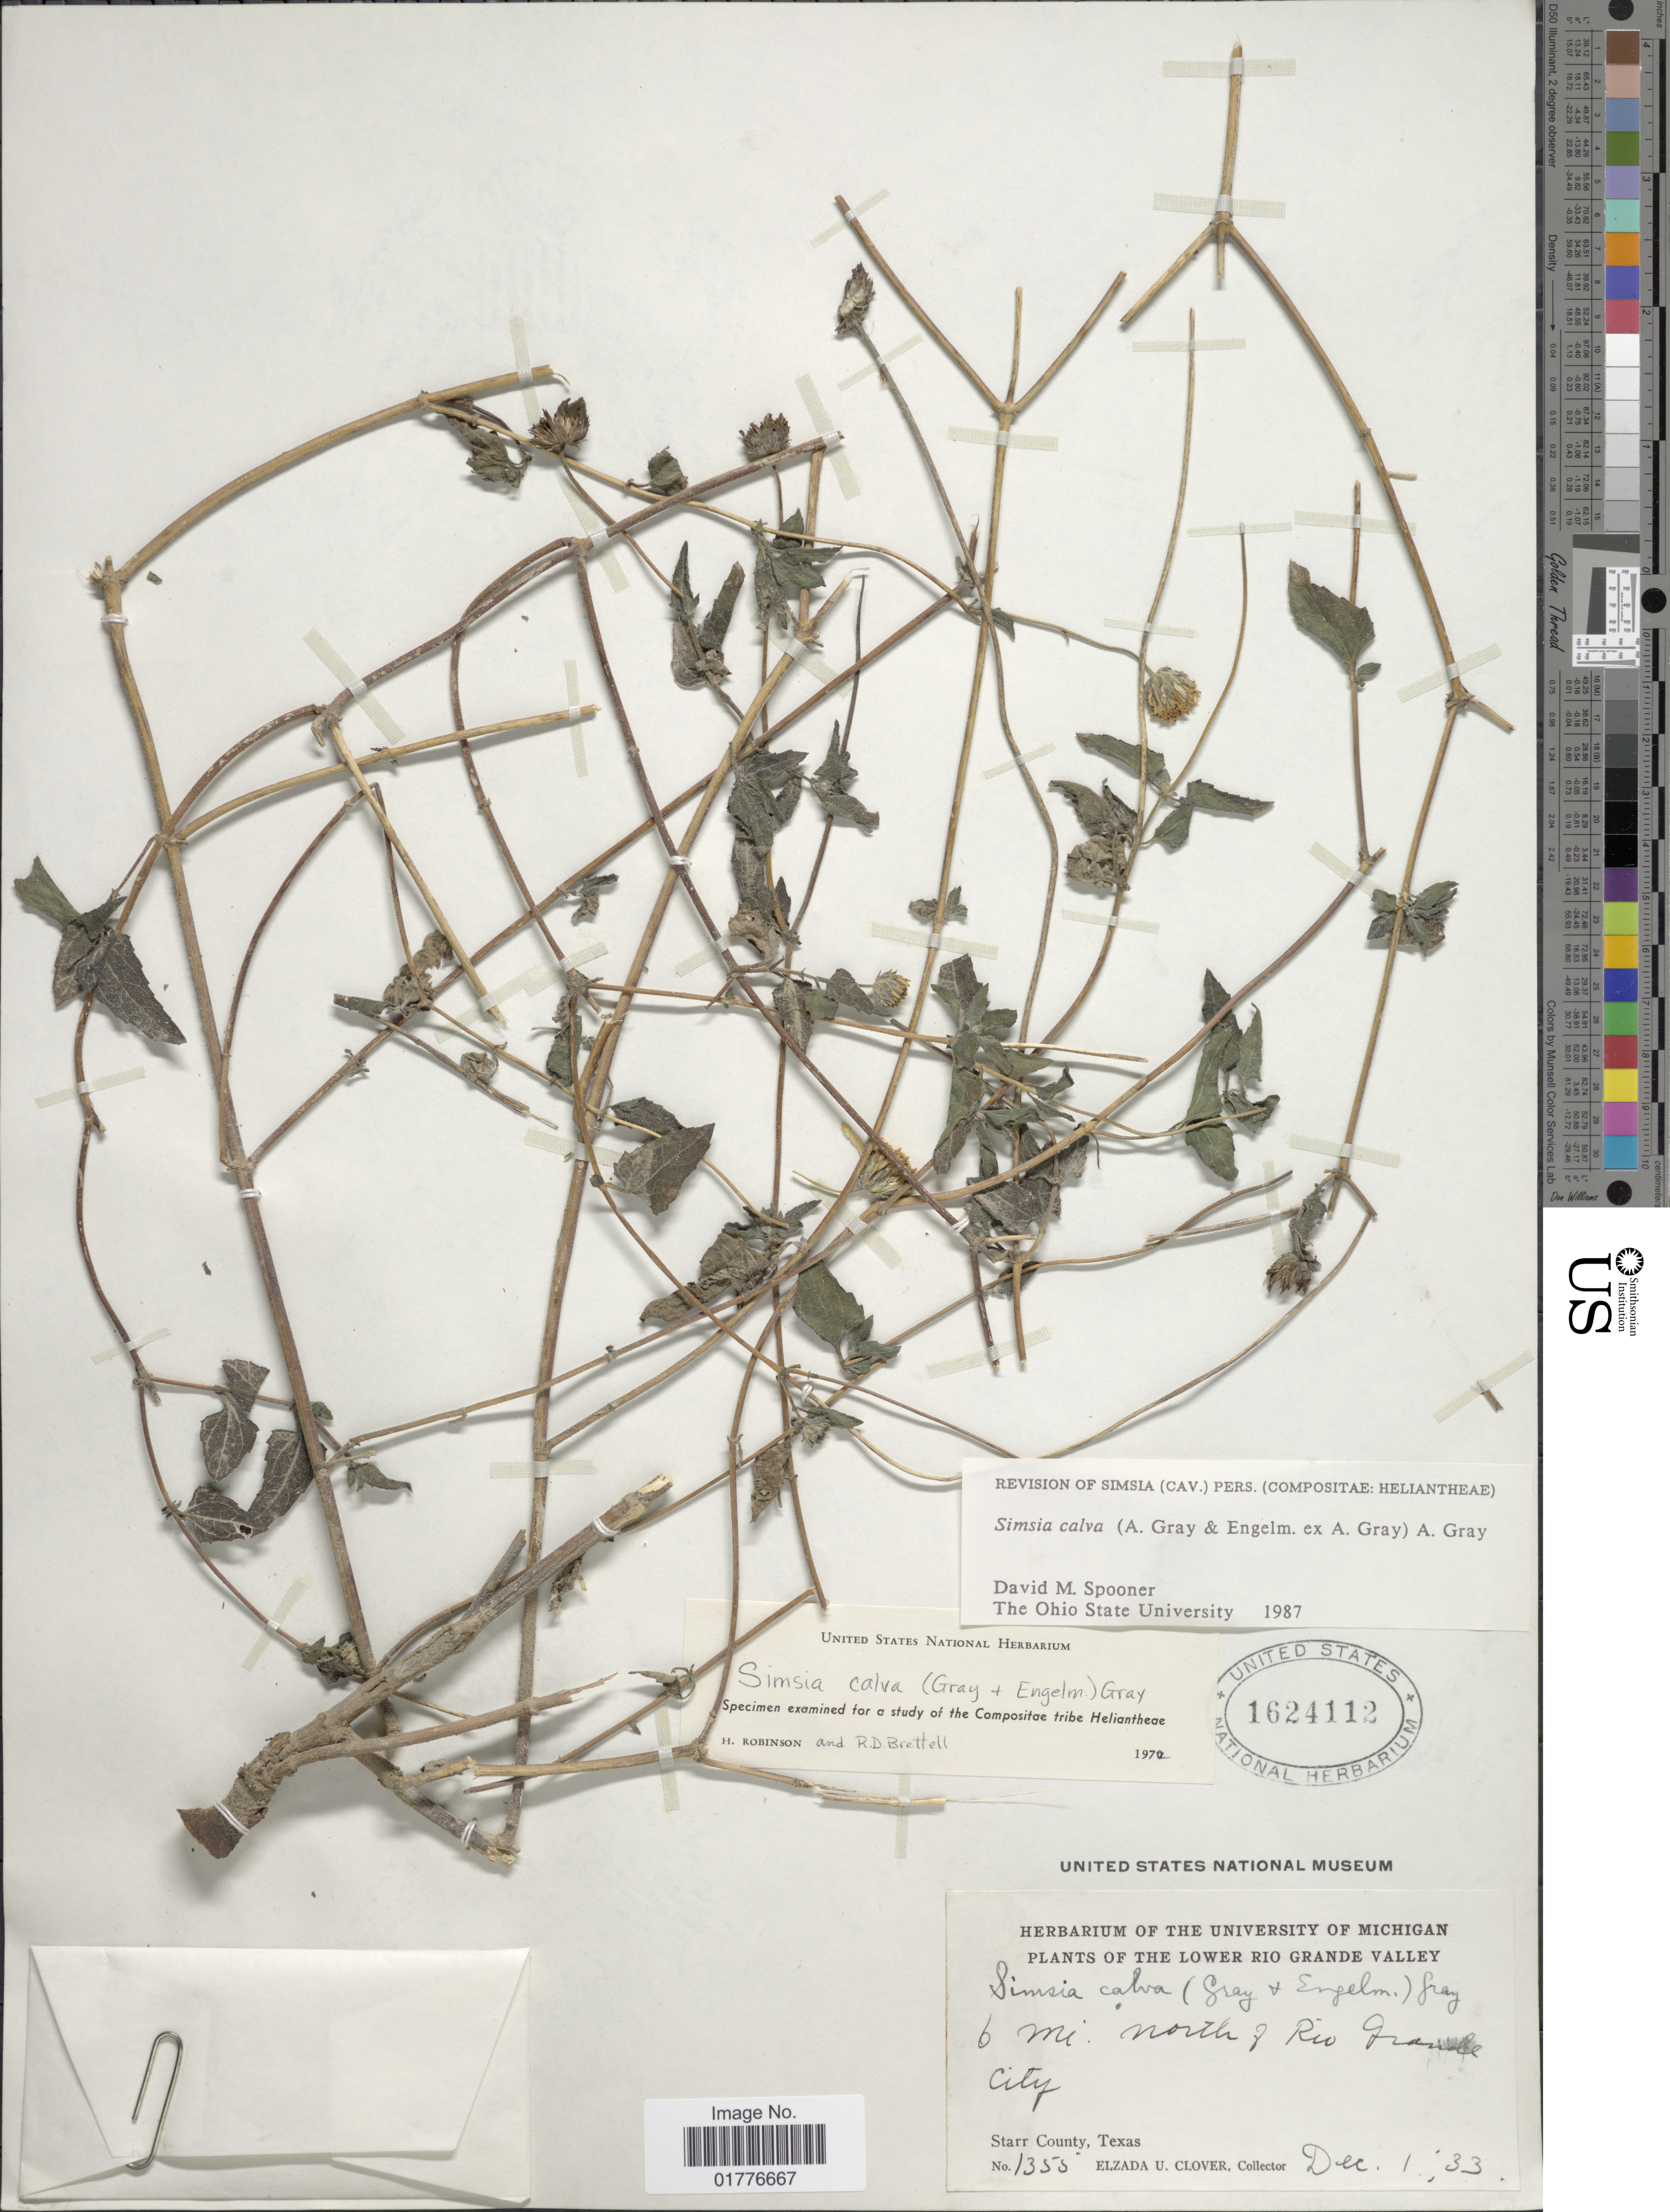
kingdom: Plantae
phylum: Tracheophyta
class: Magnoliopsida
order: Asterales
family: Asteraceae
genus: Simsia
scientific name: Simsia calva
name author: A. Gray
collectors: E. U. Clover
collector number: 1355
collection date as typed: Transcribed d/m/y: 1/12/33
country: United States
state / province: Texas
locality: Starr County. Lower Rio Grande Valley. 6 mi. north of Rio Grande City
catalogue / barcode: US 1624112